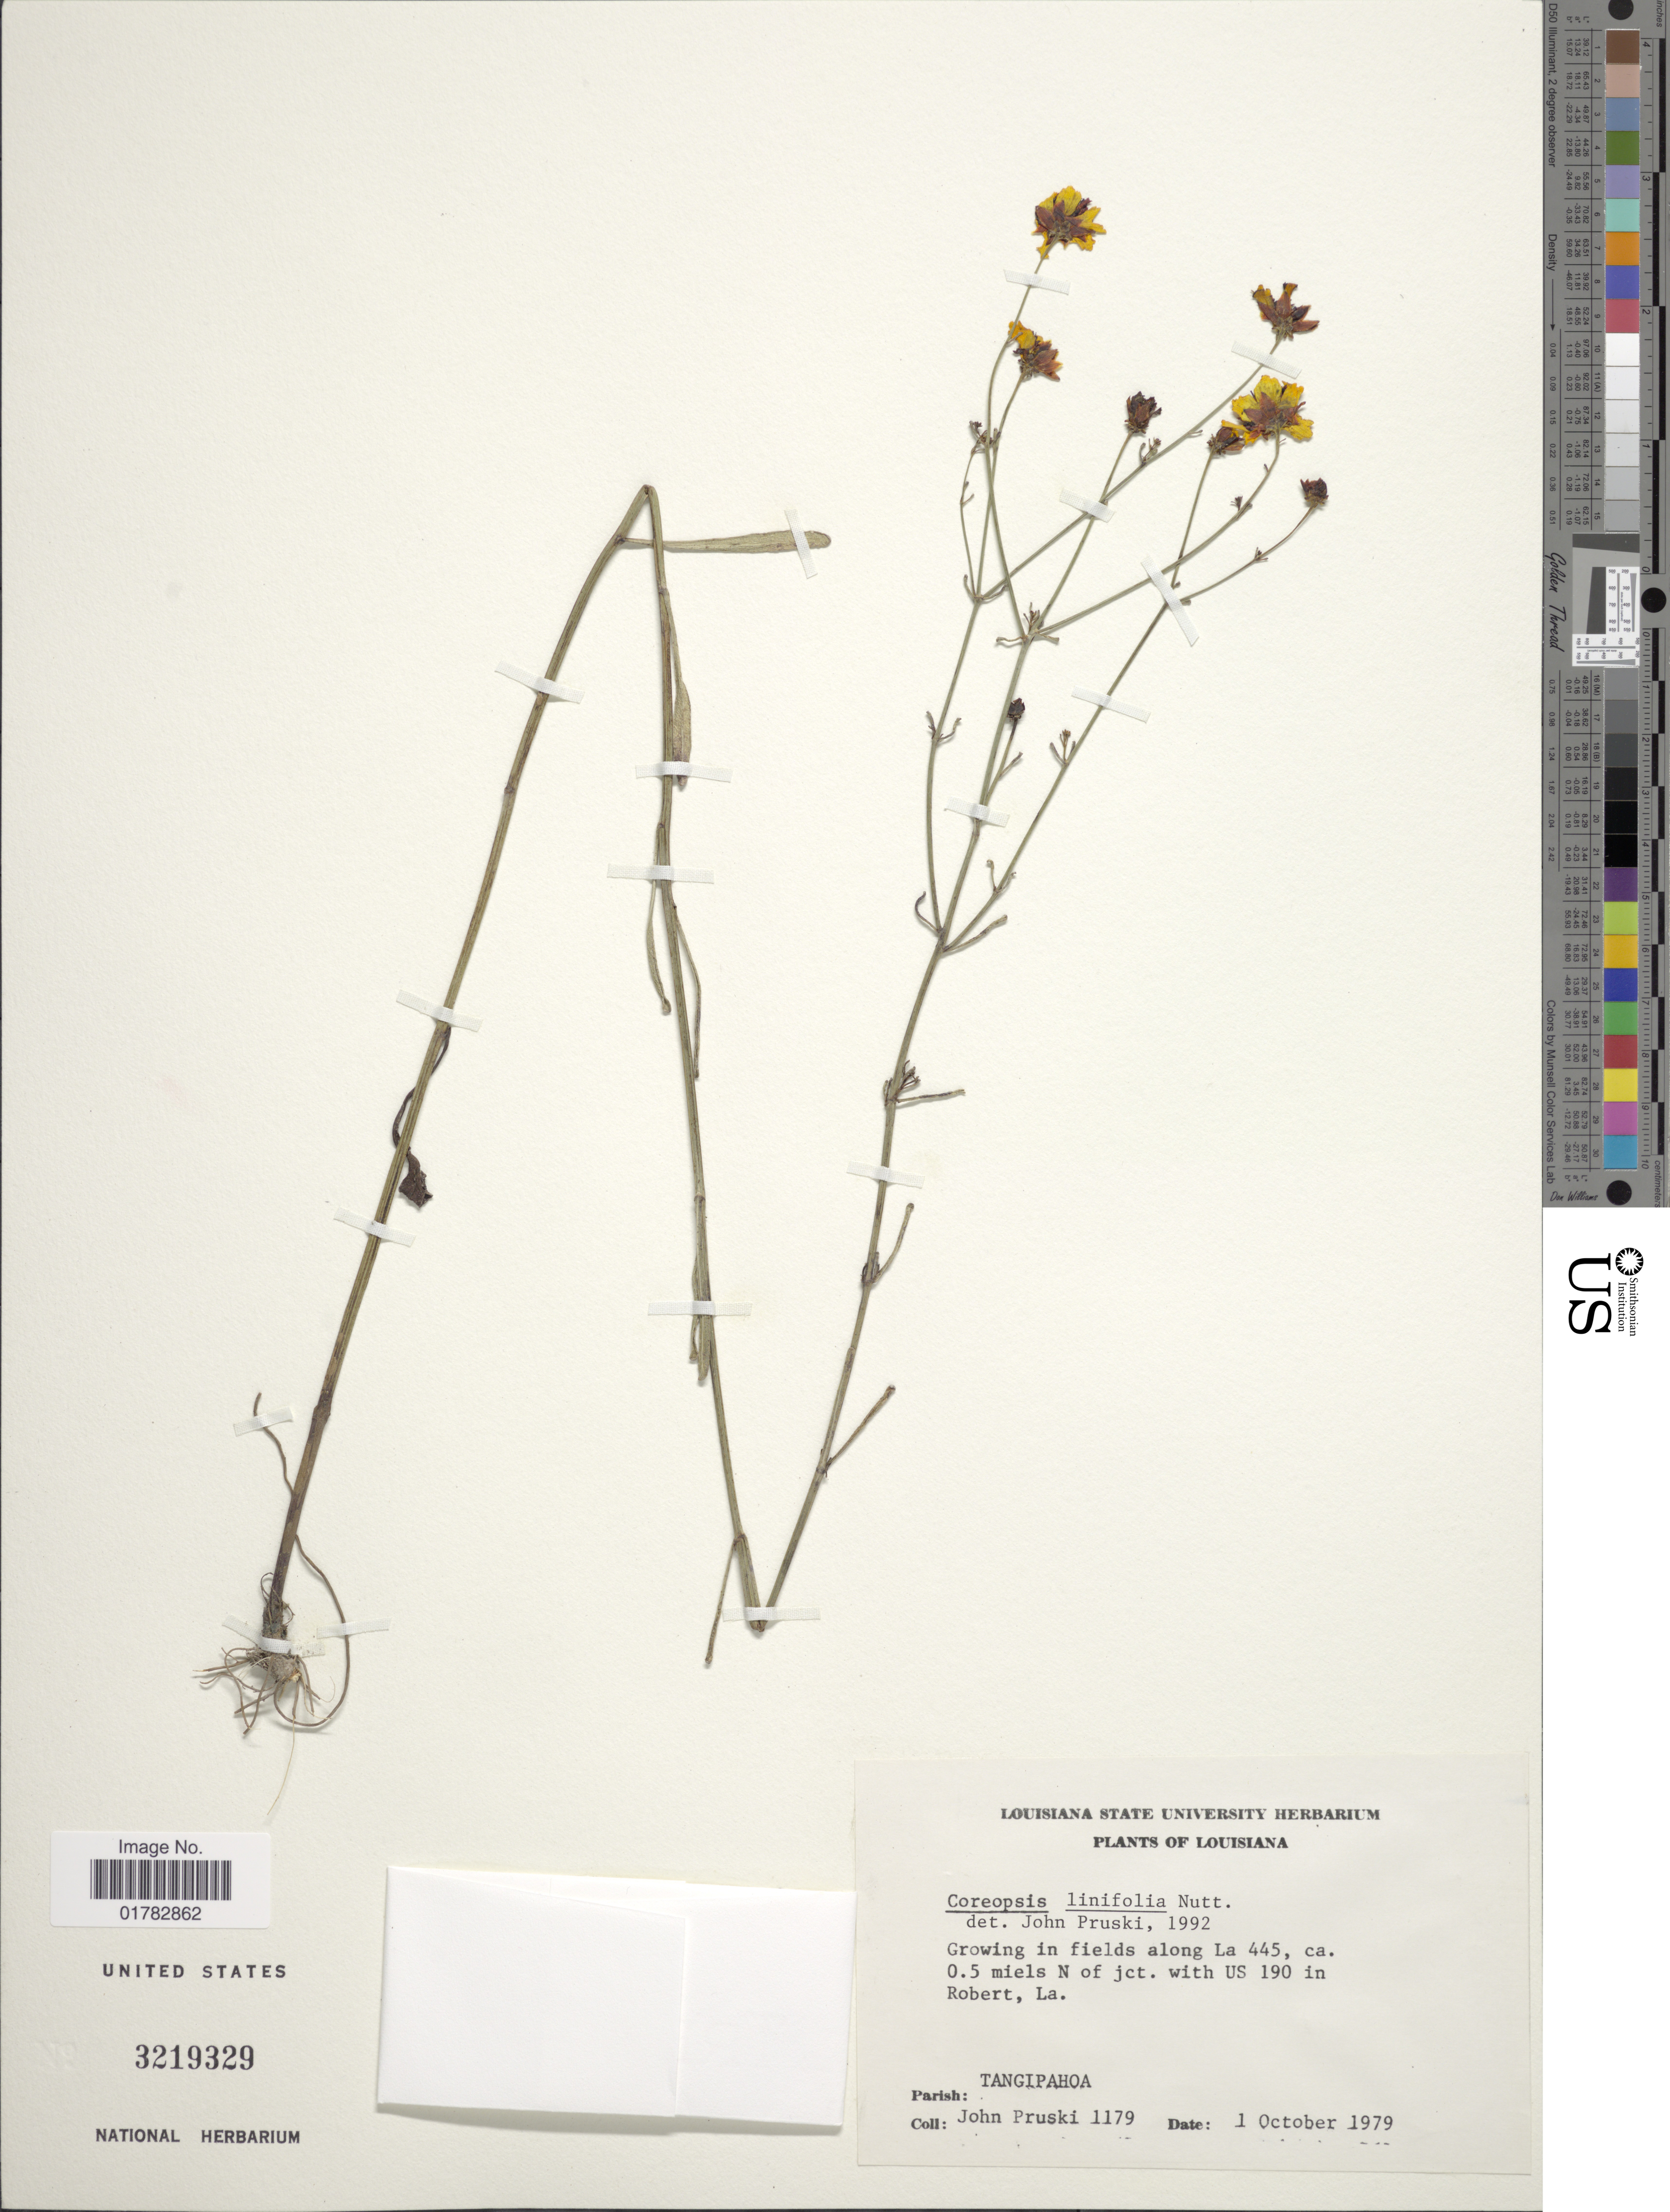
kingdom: Plantae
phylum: Tracheophyta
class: Magnoliopsida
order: Asterales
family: Asteraceae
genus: Coreopsis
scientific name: Coreopsis linifolia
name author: Nutt.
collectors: J. F. Pruski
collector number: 1179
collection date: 1979-10-01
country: United States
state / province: Alabama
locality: Growing in fields along La 445, ca. 0.5 miels N of jct. with Us 190 in Robert, La.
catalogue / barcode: US 3219329